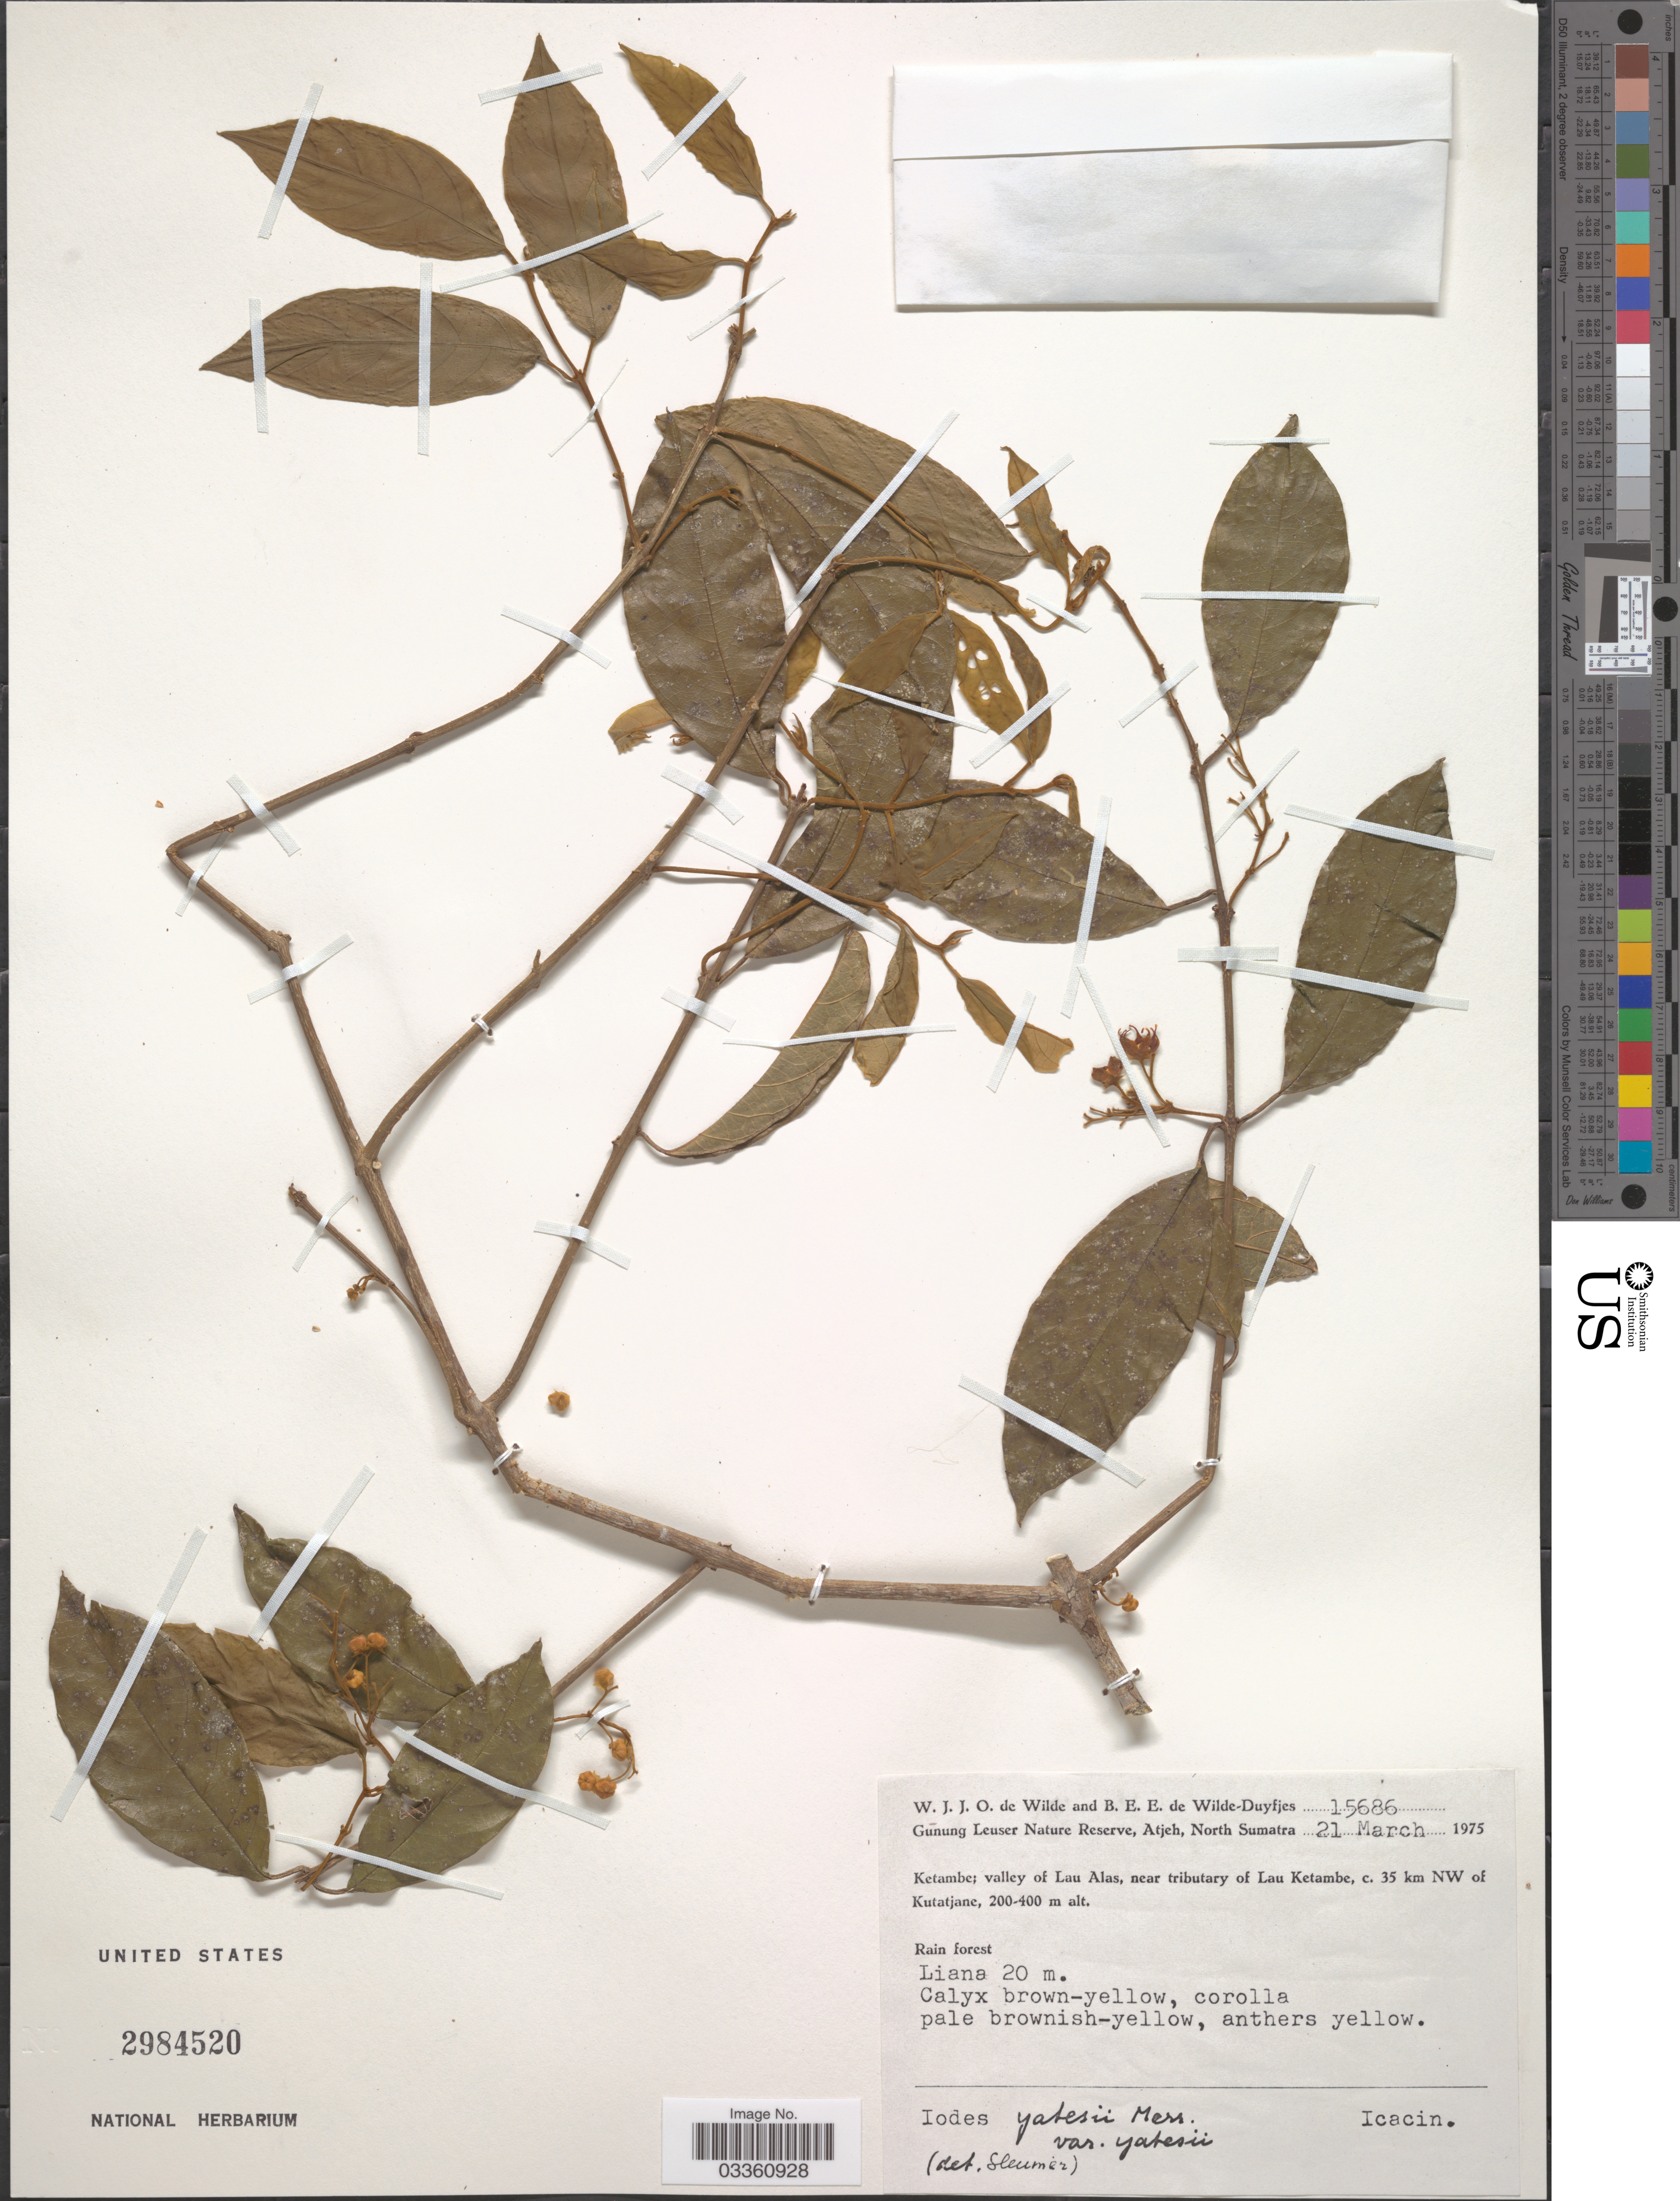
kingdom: Plantae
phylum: Tracheophyta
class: Magnoliopsida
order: Icacinales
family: Icacinaceae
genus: Iodes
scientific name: Iodes yatesii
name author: Merr.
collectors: W. J. de Wilde & B. E. de Wilde-Duyfjes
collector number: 15686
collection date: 1975-03-21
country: Indonesia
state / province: Sumatra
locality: Gunung Leuser Nature Reserve, Atjeh, North Sumatra. Ketambe; valley of Lau Alas, near tributary of Lau Ketambe, c. 35 km NW of Kutatjane.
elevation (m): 200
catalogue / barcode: US 2984520